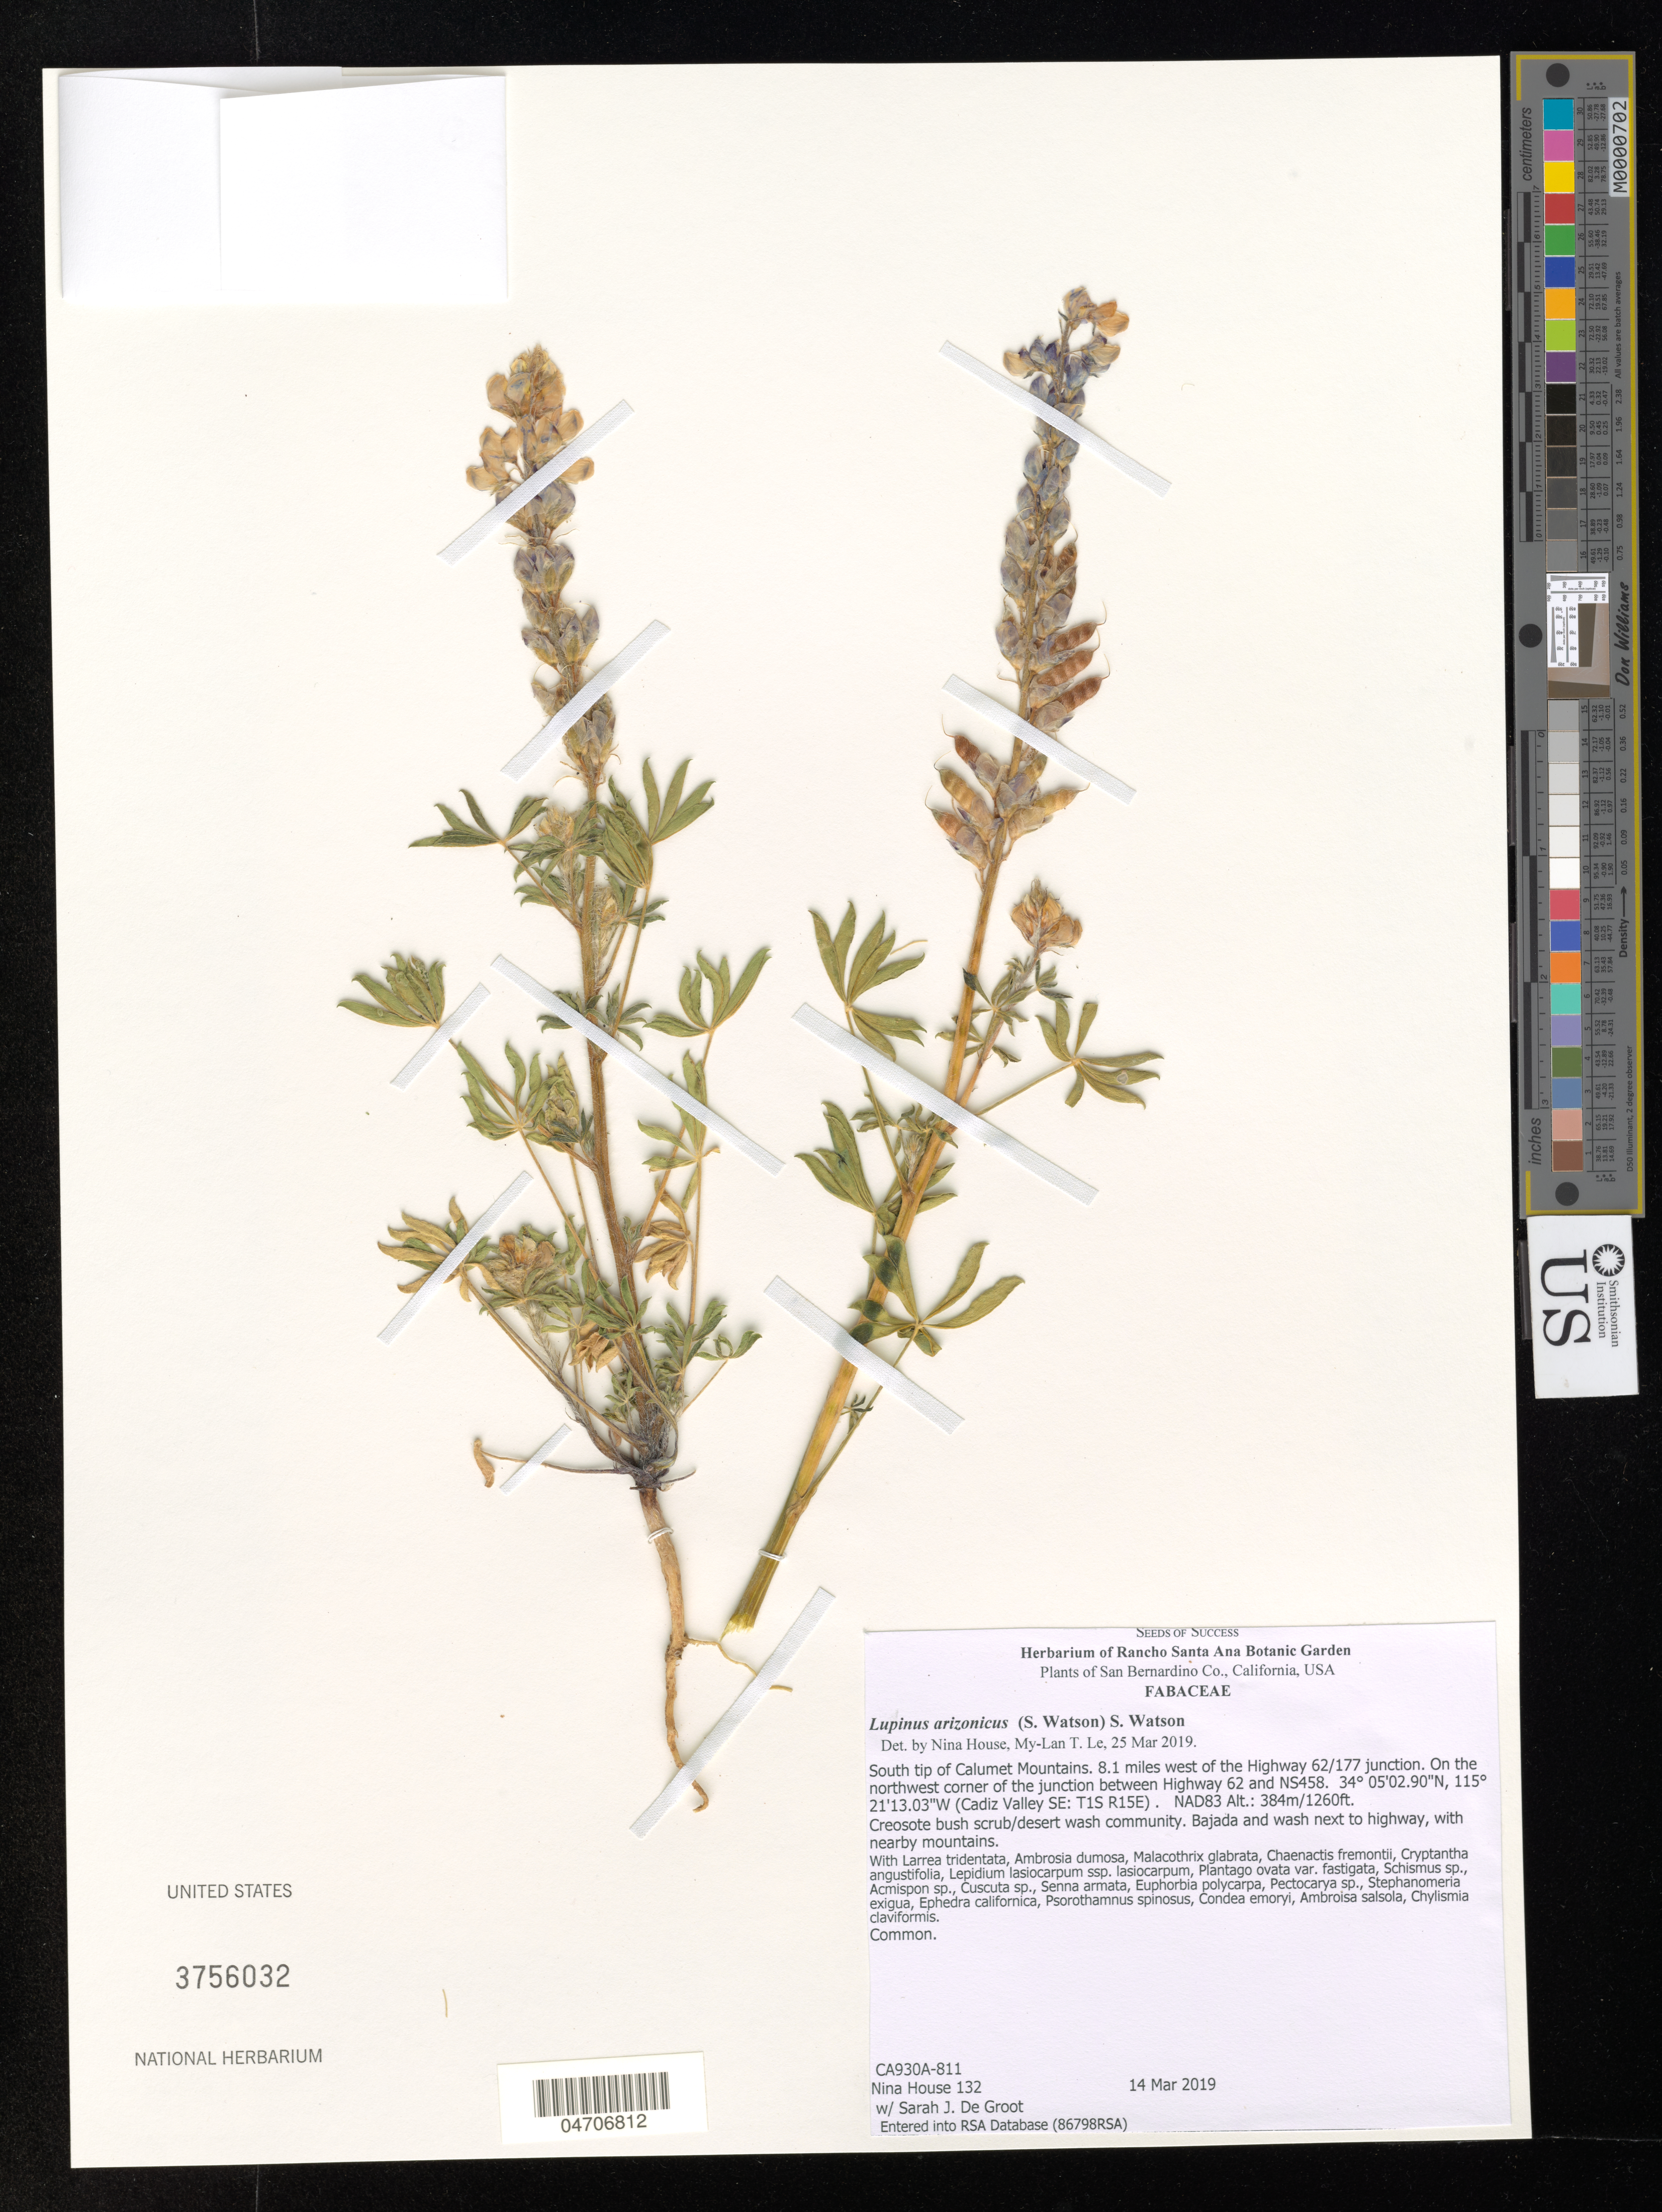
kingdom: Plantae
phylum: Tracheophyta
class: Magnoliopsida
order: Fabales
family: Fabaceae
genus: Lupinus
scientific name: Lupinus arizonicus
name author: (S. Watson) S. Watson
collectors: N. House & S. De Groot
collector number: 132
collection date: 2019-03-14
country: United States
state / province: California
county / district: San Bernardino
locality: San Bernardino Co. South tip of Calumet Mountains. 8.1 miles west of the Highway 62/177 junction. On the northwest corner of the junction between Highway 62 and NS458. (Cadiz Valley SE: T1S R15E). Bajada and wash next to highway, with nearby mountains.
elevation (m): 384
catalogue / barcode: US 3756032